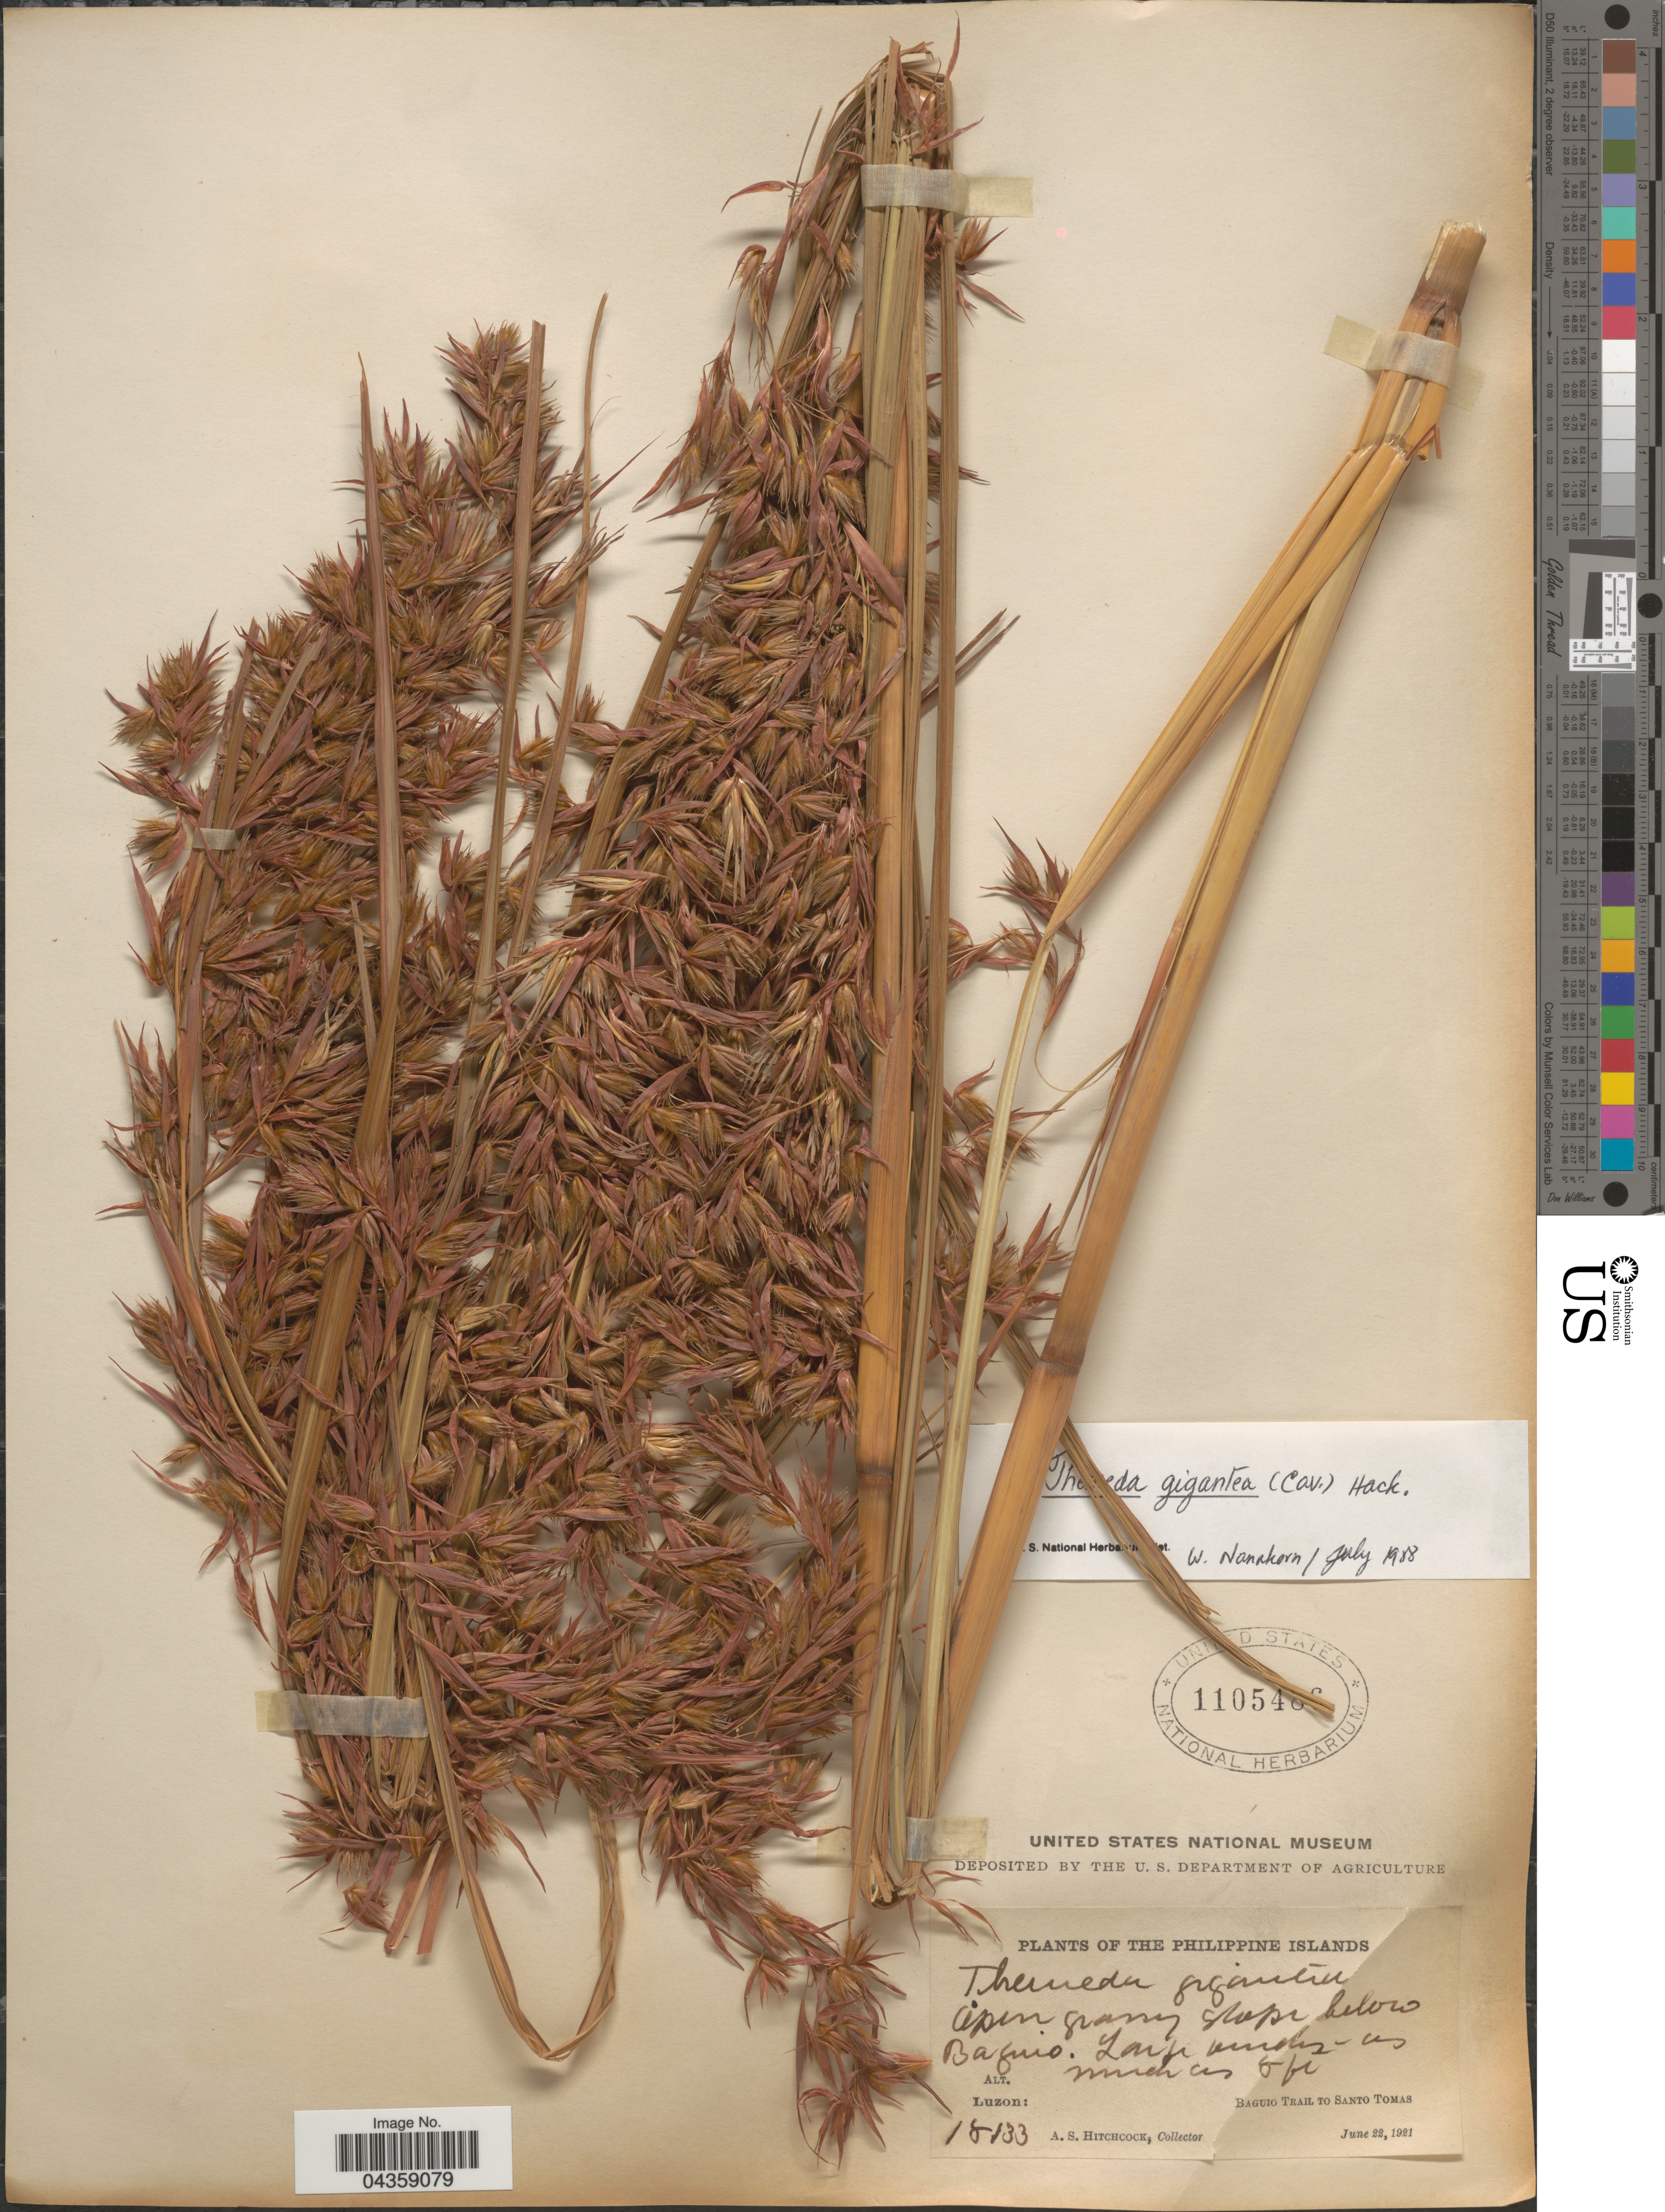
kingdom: Plantae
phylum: Tracheophyta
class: Liliopsida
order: Poales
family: Poaceae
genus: Themeda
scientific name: Themeda gigantea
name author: Hack.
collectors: A. S. Hitchcock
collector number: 18133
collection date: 1921-06-22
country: Philippines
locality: The Philippine Islands. Open grassy slope below Baguio. Baguio Trail to Santo Tomas. Luzon.